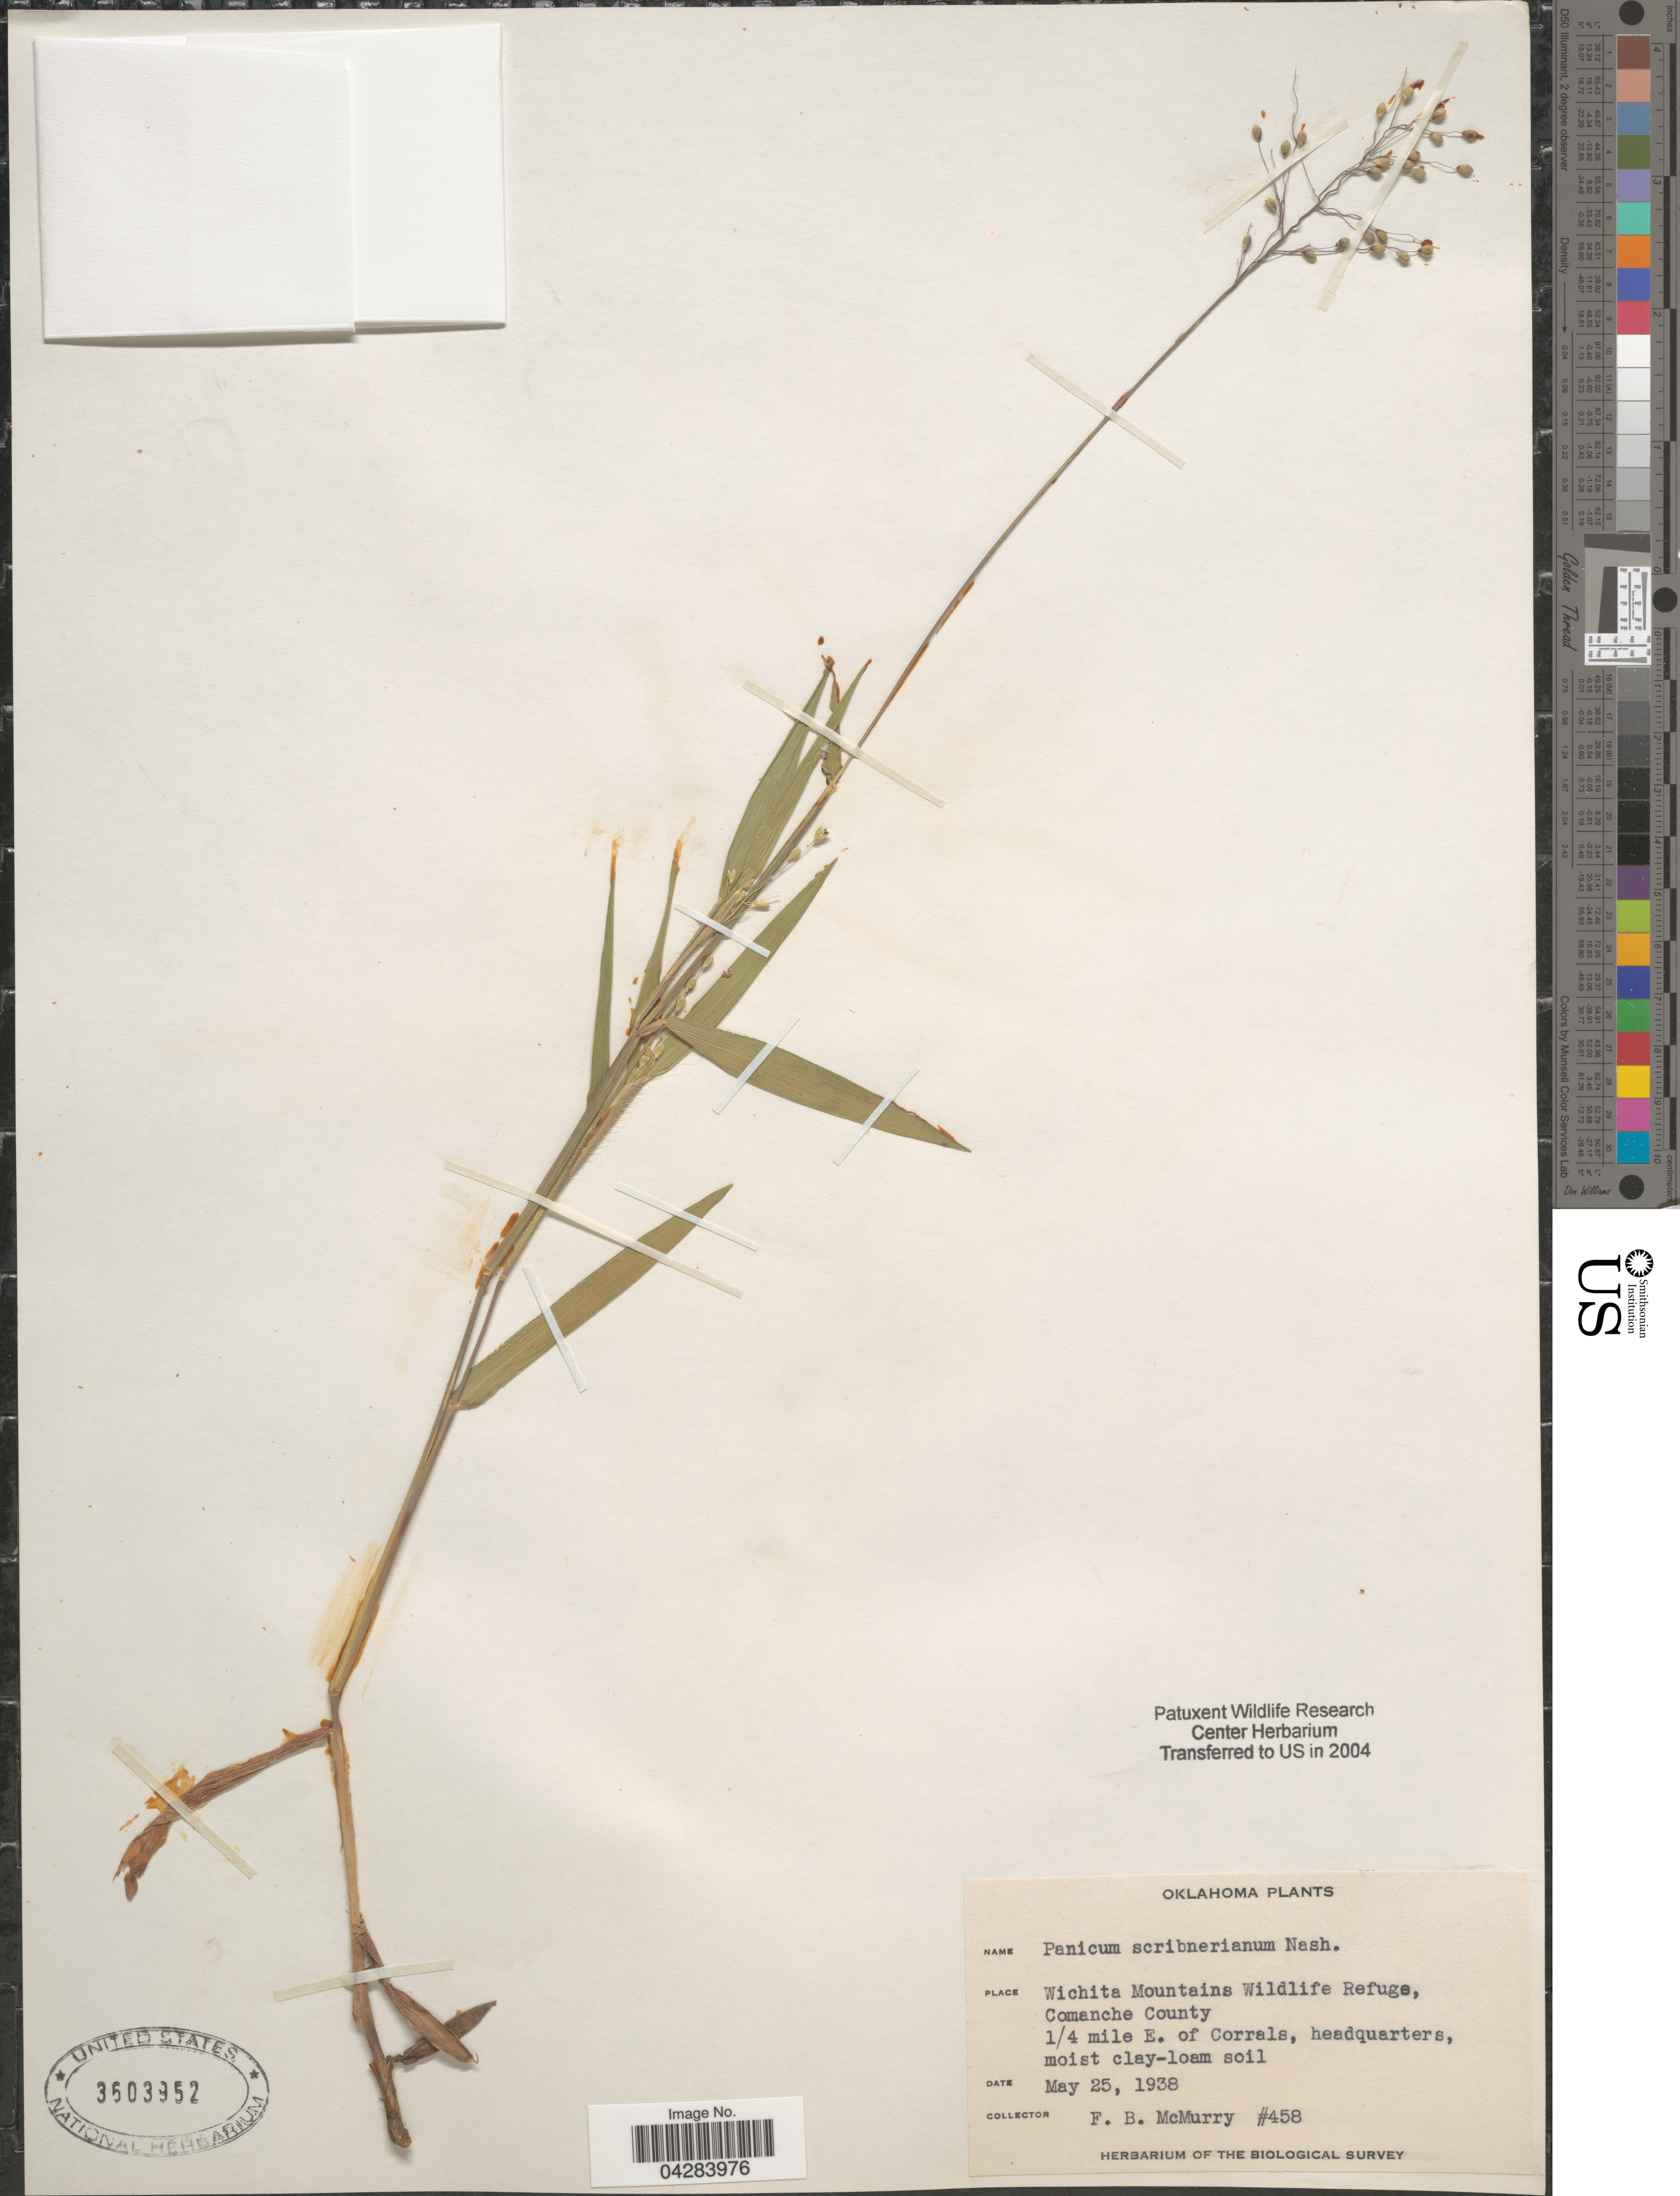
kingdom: Plantae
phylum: Tracheophyta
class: Liliopsida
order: Poales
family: Poaceae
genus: Dichanthelium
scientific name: Dichanthelium oligosanthes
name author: (Schult.) Gould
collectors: F. B. McMurry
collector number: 458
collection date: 1938-05-25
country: United States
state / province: Oklahoma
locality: Wichita Mountains Wildlife Refuge, Comanche County. 1/4 mile E. of Corrals, headquarters, moist clay-loam soil. Biological Survey.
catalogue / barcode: US 3603952